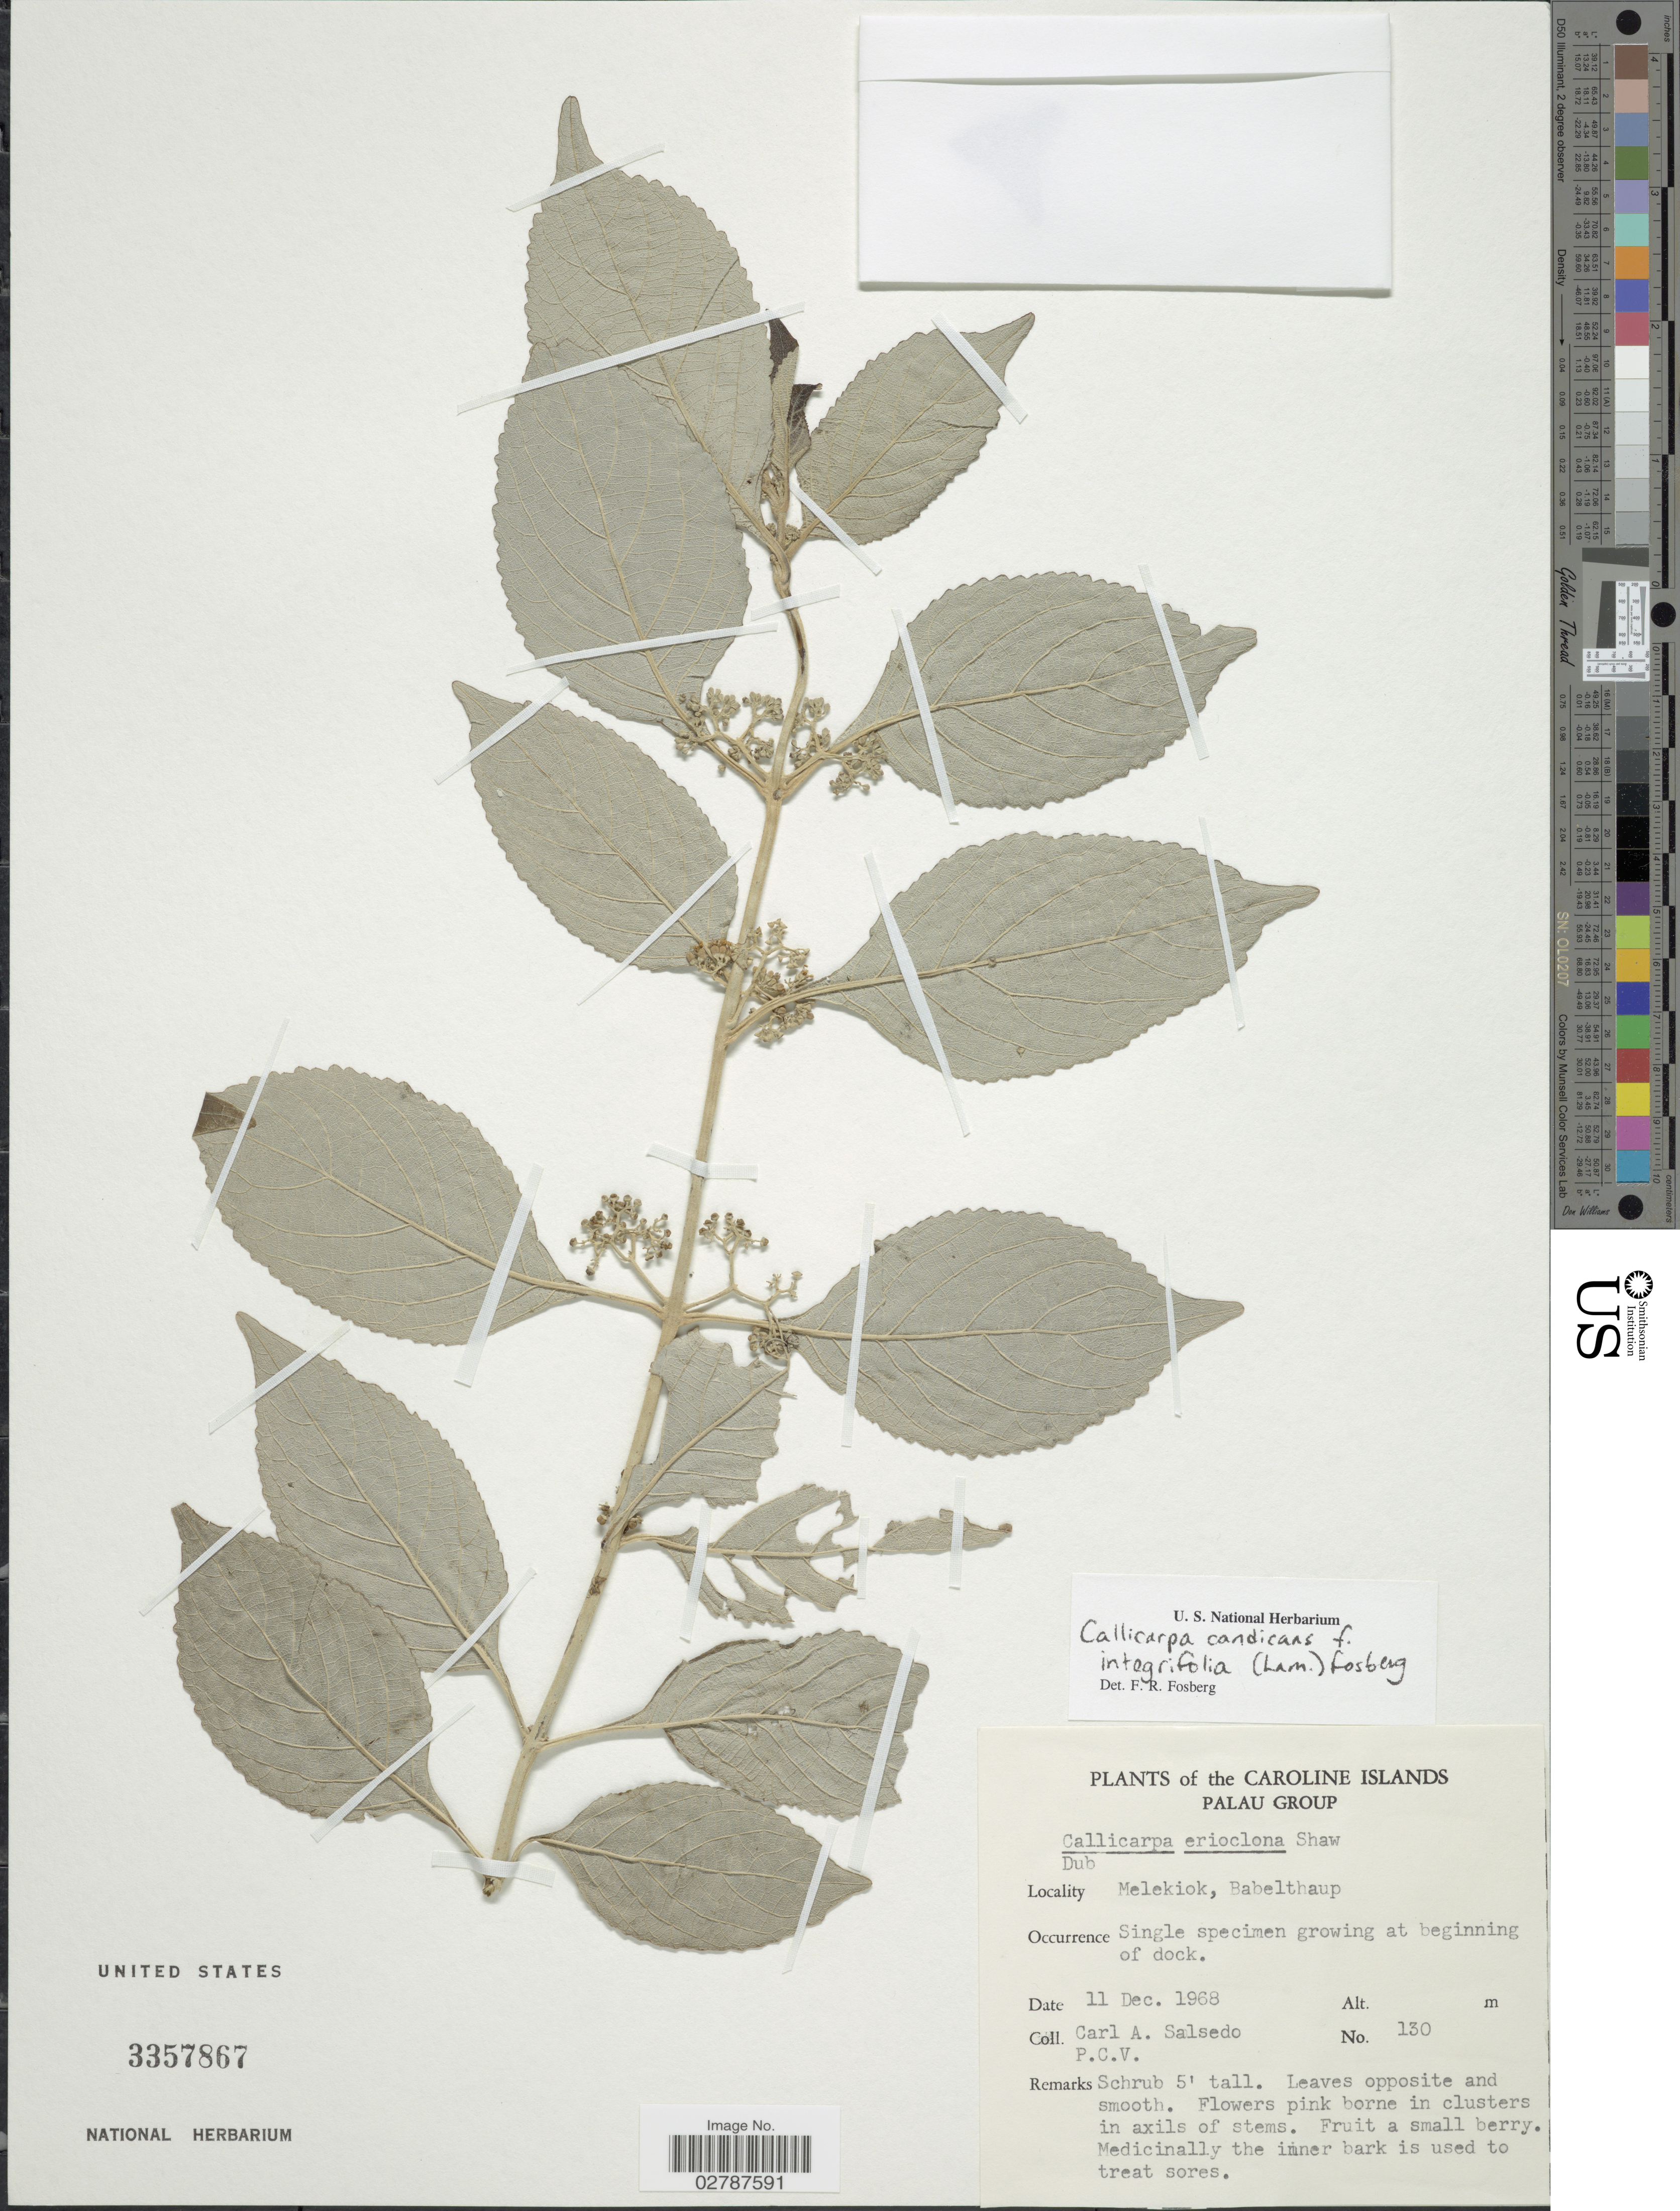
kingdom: Plantae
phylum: Tracheophyta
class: Magnoliopsida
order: Lamiales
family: Lamiaceae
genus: Callicarpa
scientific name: Callicarpa candicans var. integrifolia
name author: (Lam.) Fosberg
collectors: C.A. Salsedo & P.C.V.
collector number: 130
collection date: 1968-12-11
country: Palau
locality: The Caroline Islands. Palau Group. Melekiok, Babelthaup.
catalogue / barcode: US 3357867